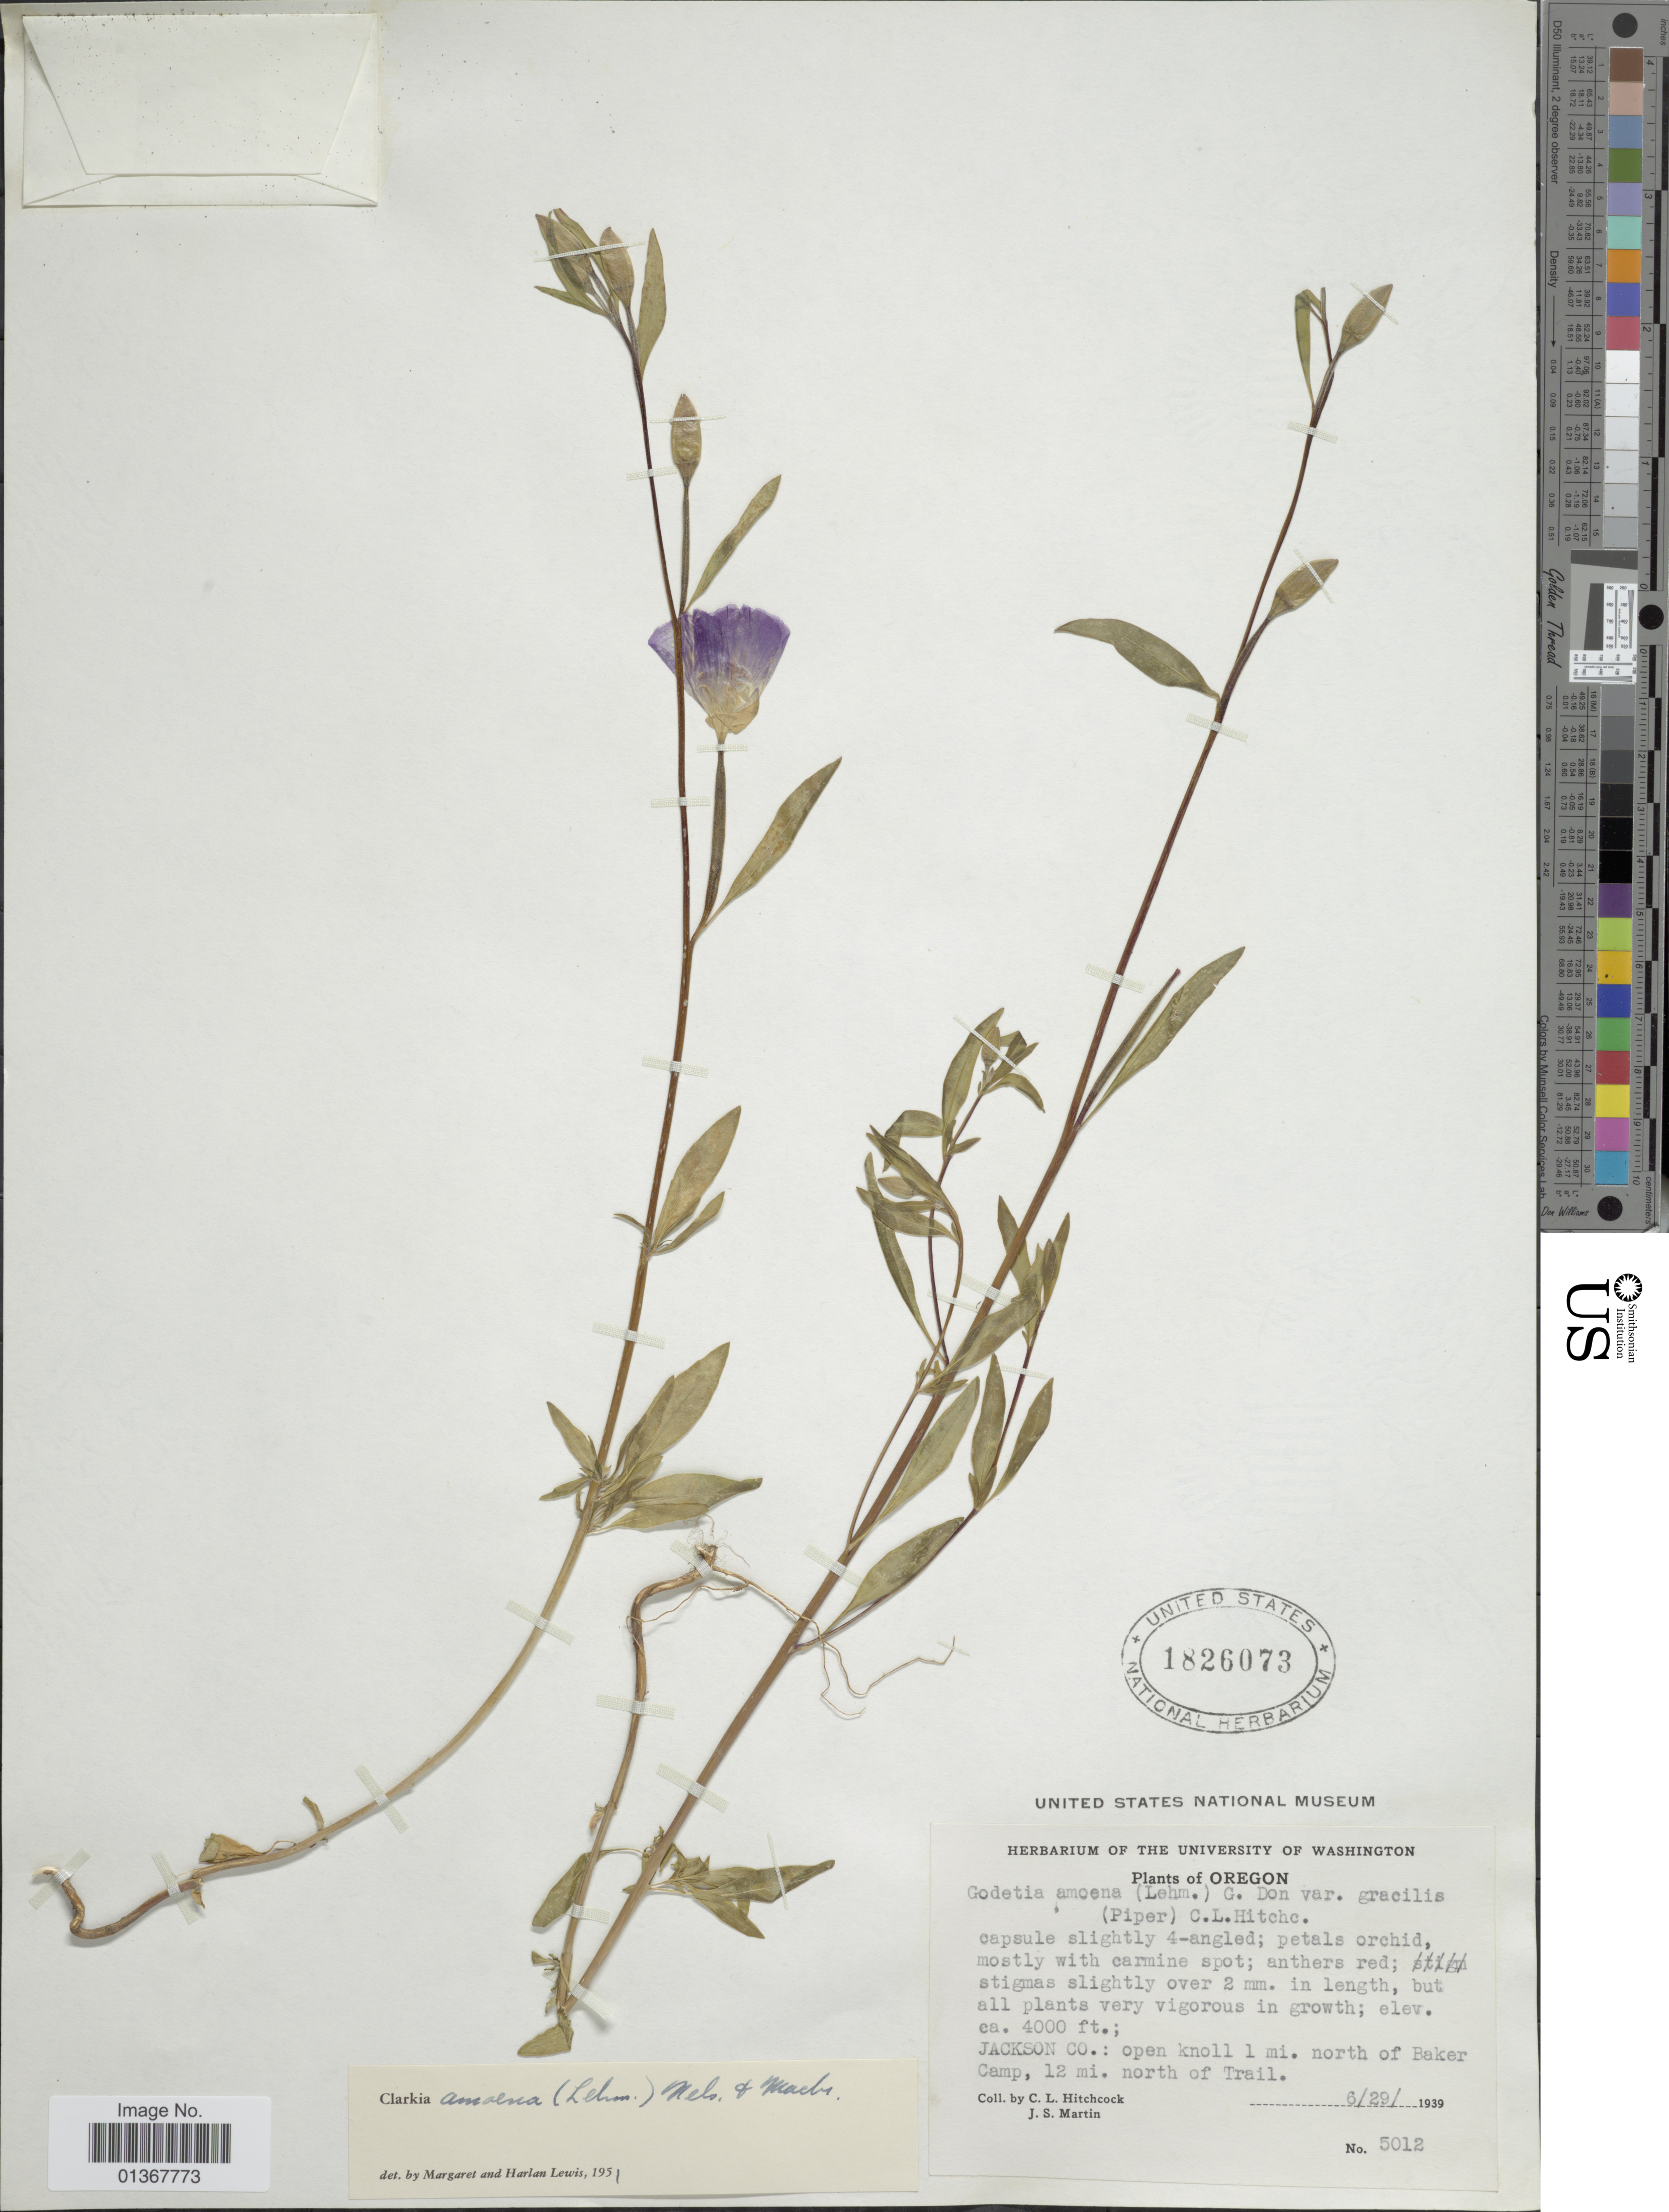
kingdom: Plantae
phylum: Tracheophyta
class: Magnoliopsida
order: Myrtales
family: Onagraceae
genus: Clarkia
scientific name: Clarkia amoena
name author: (Lehm.) A. Nelson & J.F. Macbr.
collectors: C. L. Hitchcock & J. S. Martin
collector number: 5012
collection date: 1939-06-29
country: United States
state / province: Oregon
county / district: Jackson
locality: Jackson Co.: open knoll 1 mi. north of Baker Camp, 12 mi. north of Trail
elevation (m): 1219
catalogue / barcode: US 1826073